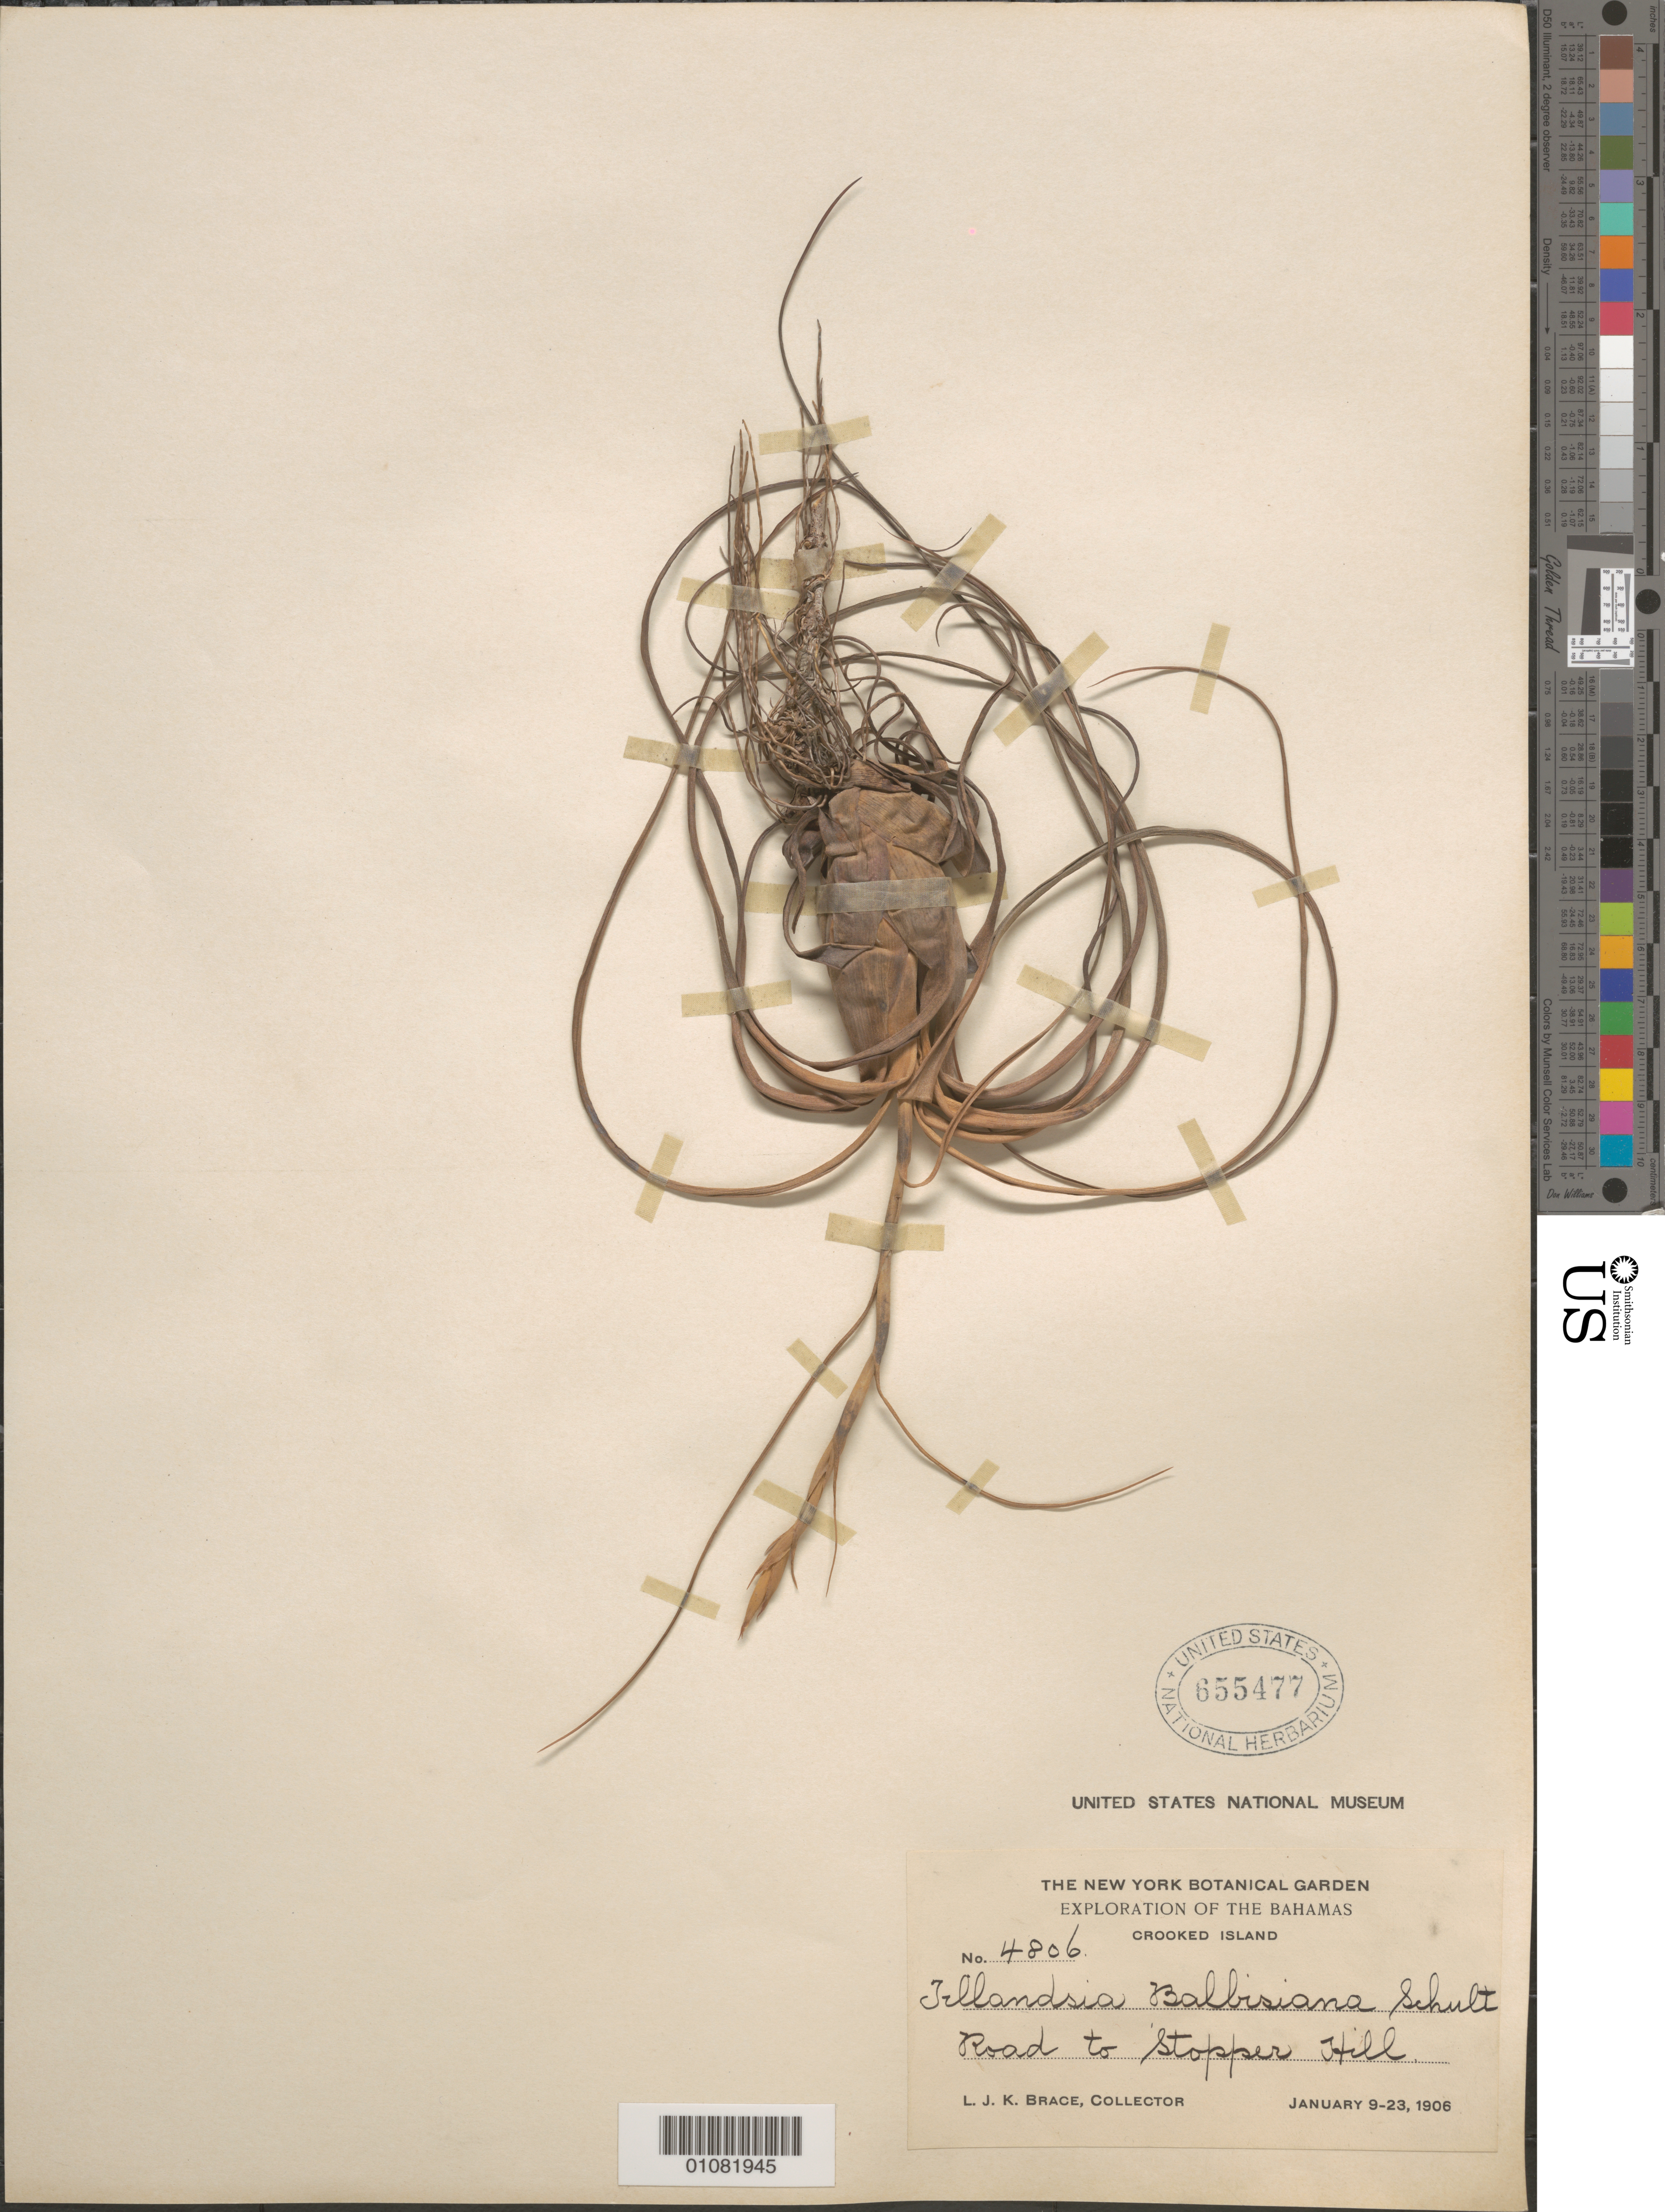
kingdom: Plantae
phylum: Tracheophyta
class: Liliopsida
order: Poales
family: Bromeliaceae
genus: Tillandsia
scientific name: Tillandsia balbisiana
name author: Schult. f.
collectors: L. J. K. Brace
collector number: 4806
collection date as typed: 09 Jan 1906 to 23 Jan 1906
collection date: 1906-01-09/1906-01-23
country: Bahamas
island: Crooked I.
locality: Road to Stopper Hill.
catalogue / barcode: US 655477